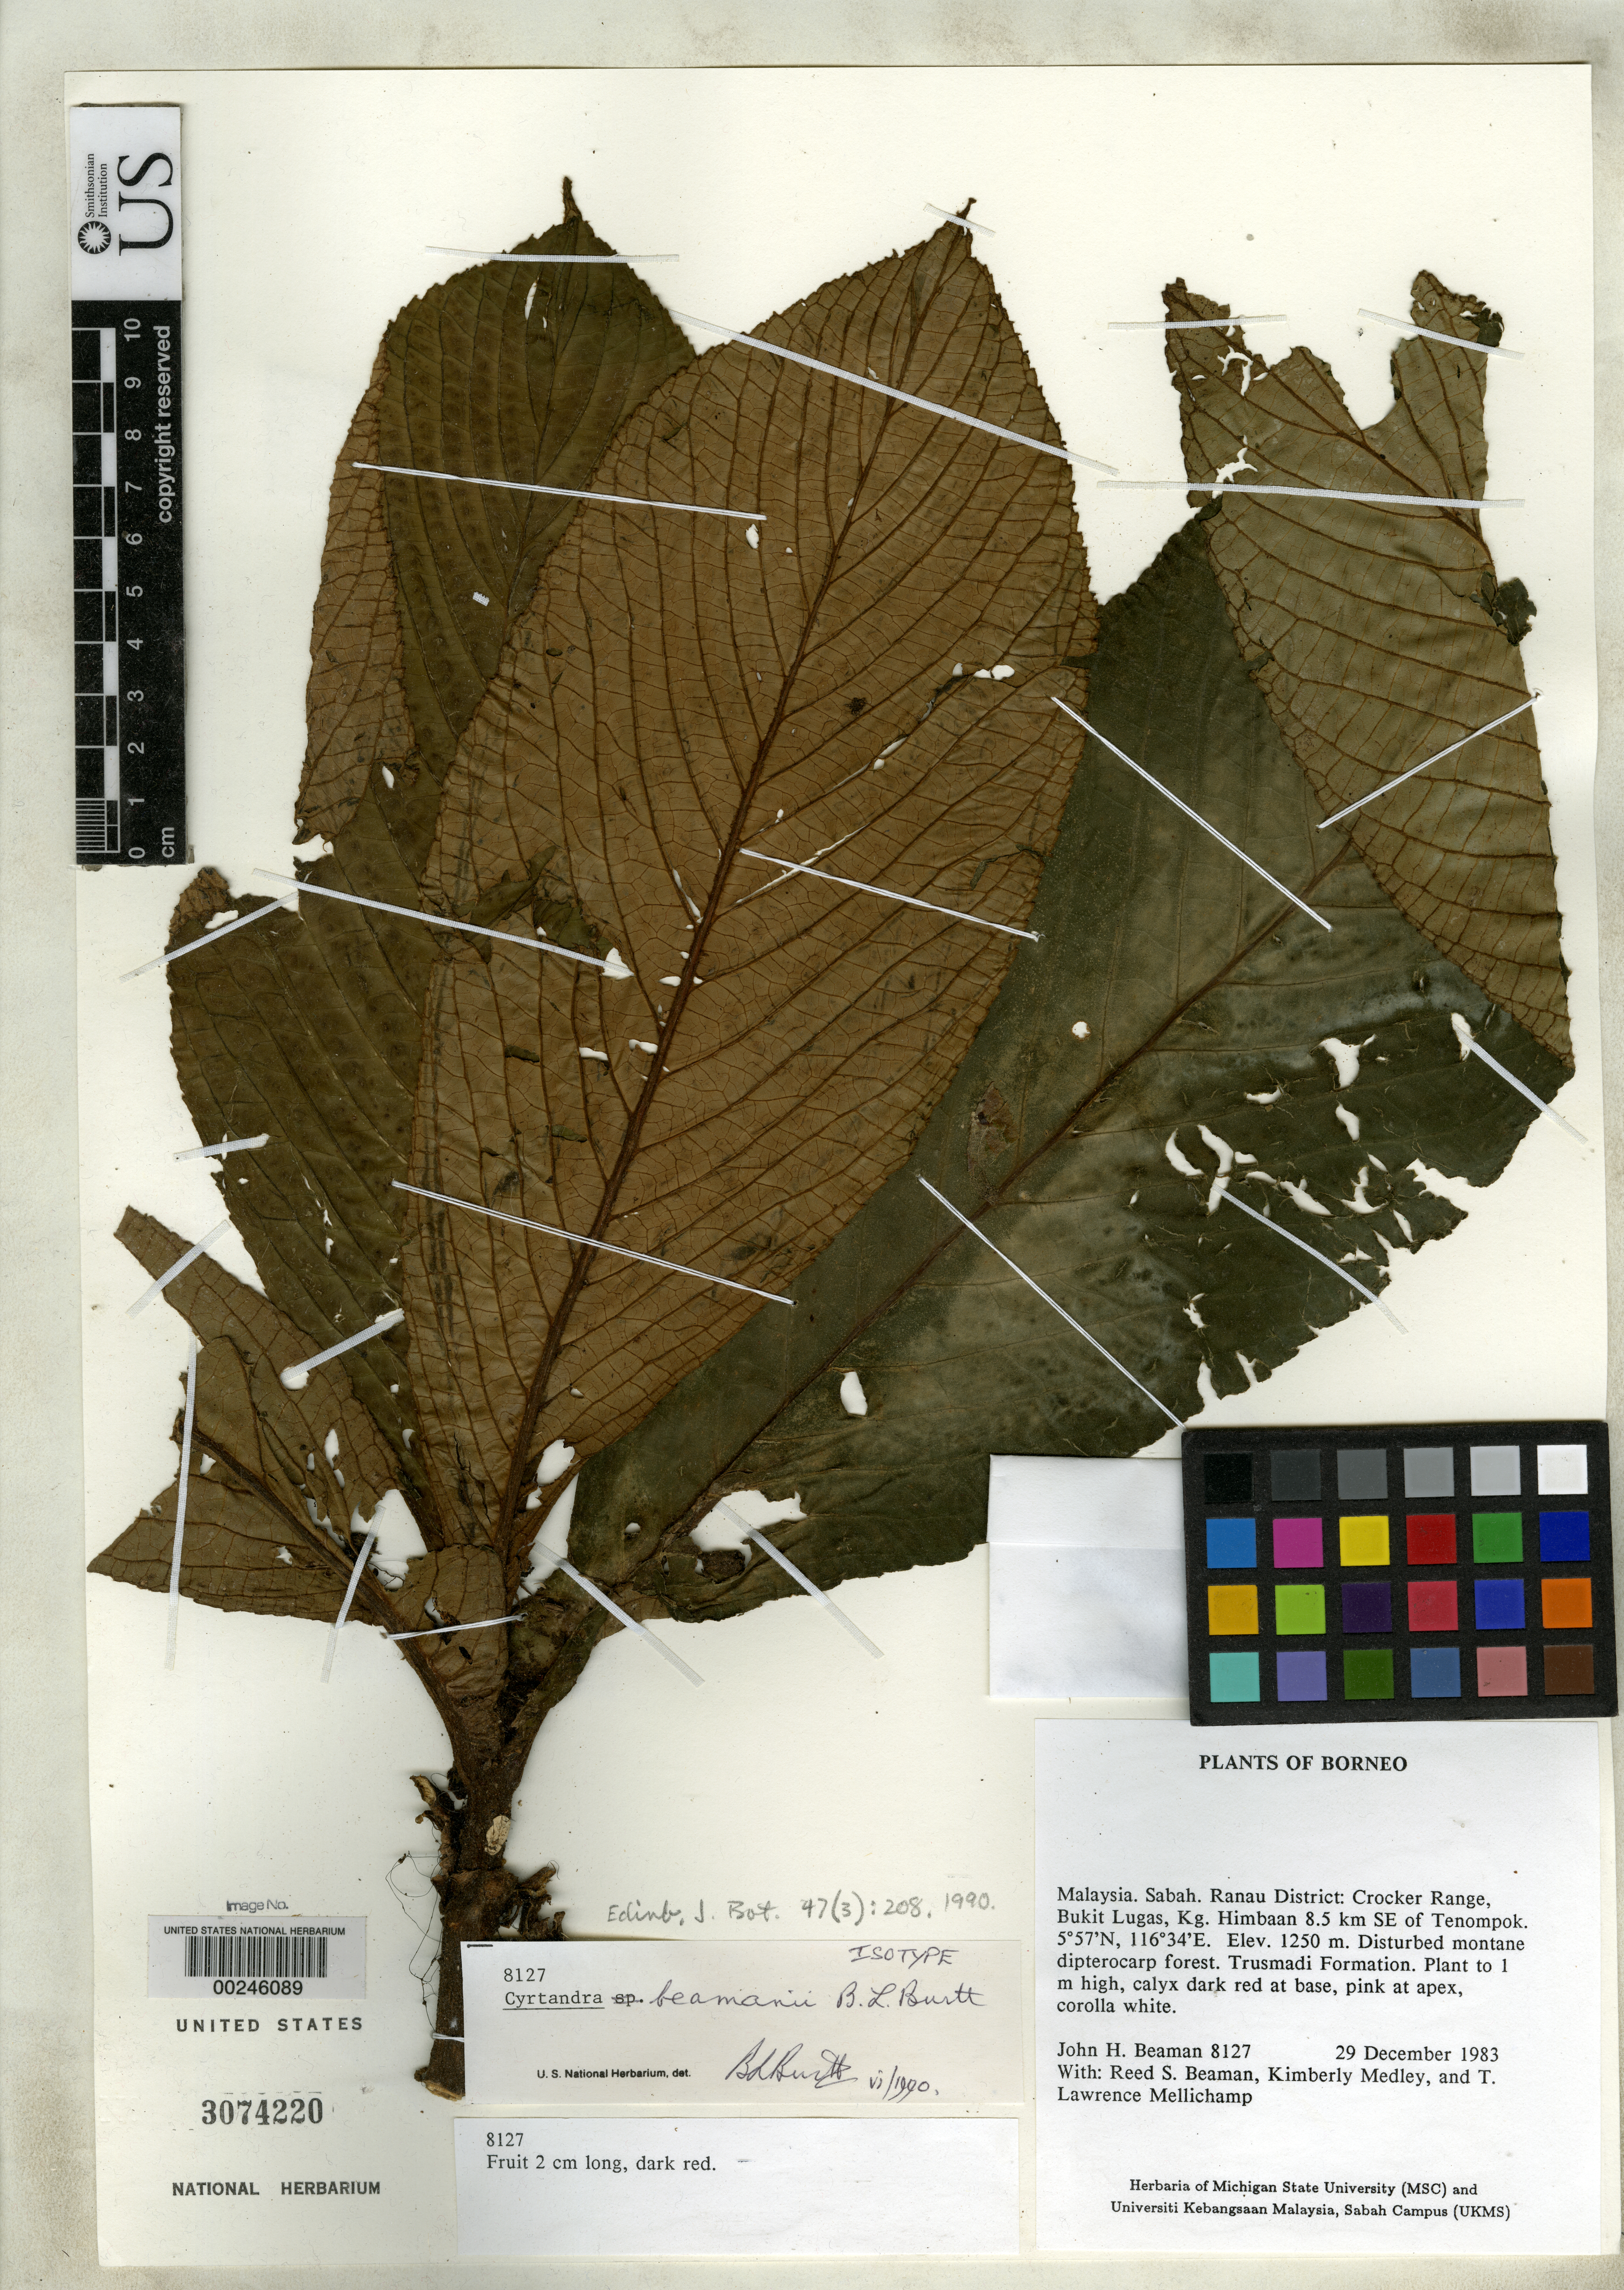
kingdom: Plantae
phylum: Tracheophyta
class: Magnoliopsida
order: Lamiales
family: Gesneriaceae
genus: Cyrtandra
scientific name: Cyrtandra beamanii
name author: B.L. Burtt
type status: Isotype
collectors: J. H. Beaman, R. S. Beaman, K. Medley & T. L. Mellichamp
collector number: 8127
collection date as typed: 29 Dec 1983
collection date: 1983-12-29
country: Malaysia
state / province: Sabah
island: Borneo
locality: Ranau Dist, Crocker Range, Bukit Lugas, Kg. Himbaan 8.5 km SE of Tenompok.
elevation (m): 1250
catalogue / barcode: US 3074220